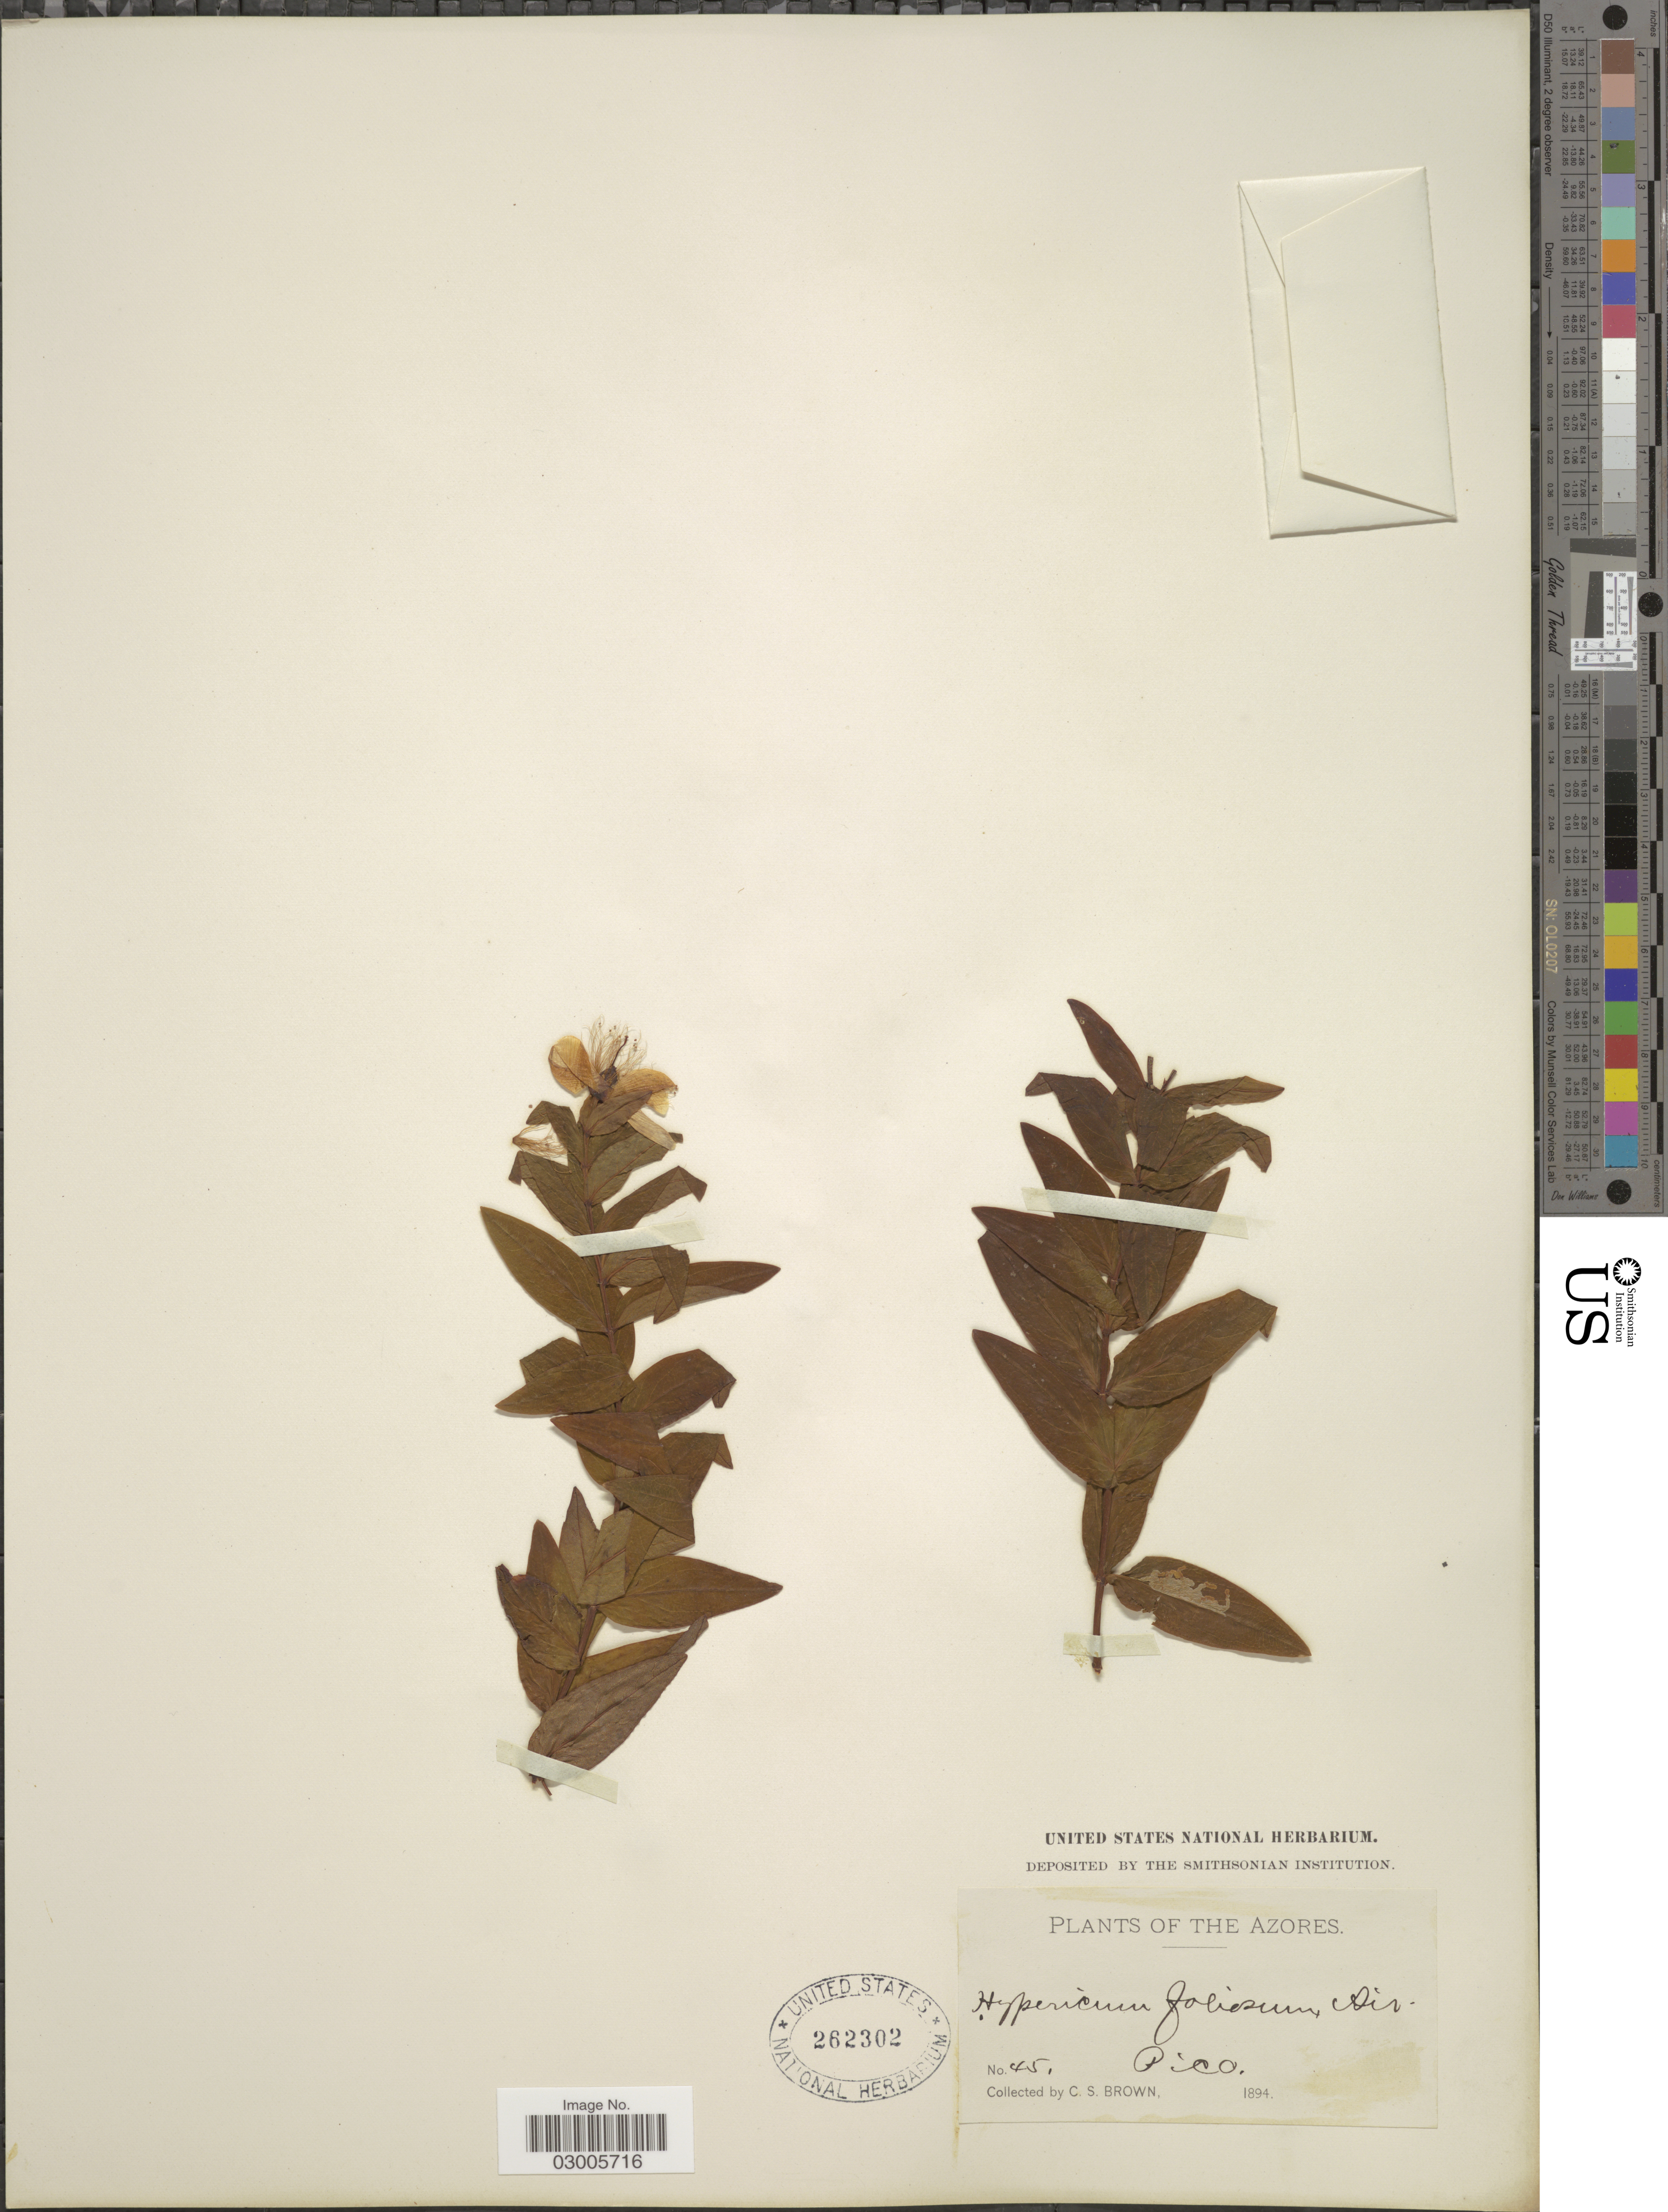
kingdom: Plantae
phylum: Tracheophyta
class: Magnoliopsida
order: Malpighiales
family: Hypericaceae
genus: Hypericum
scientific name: Hypericum foliosum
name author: Aiton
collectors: C. S. Brown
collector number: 45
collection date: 1894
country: Portugal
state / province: Azores (Aut. Reg.)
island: Pico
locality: Pico.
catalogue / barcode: US 262302